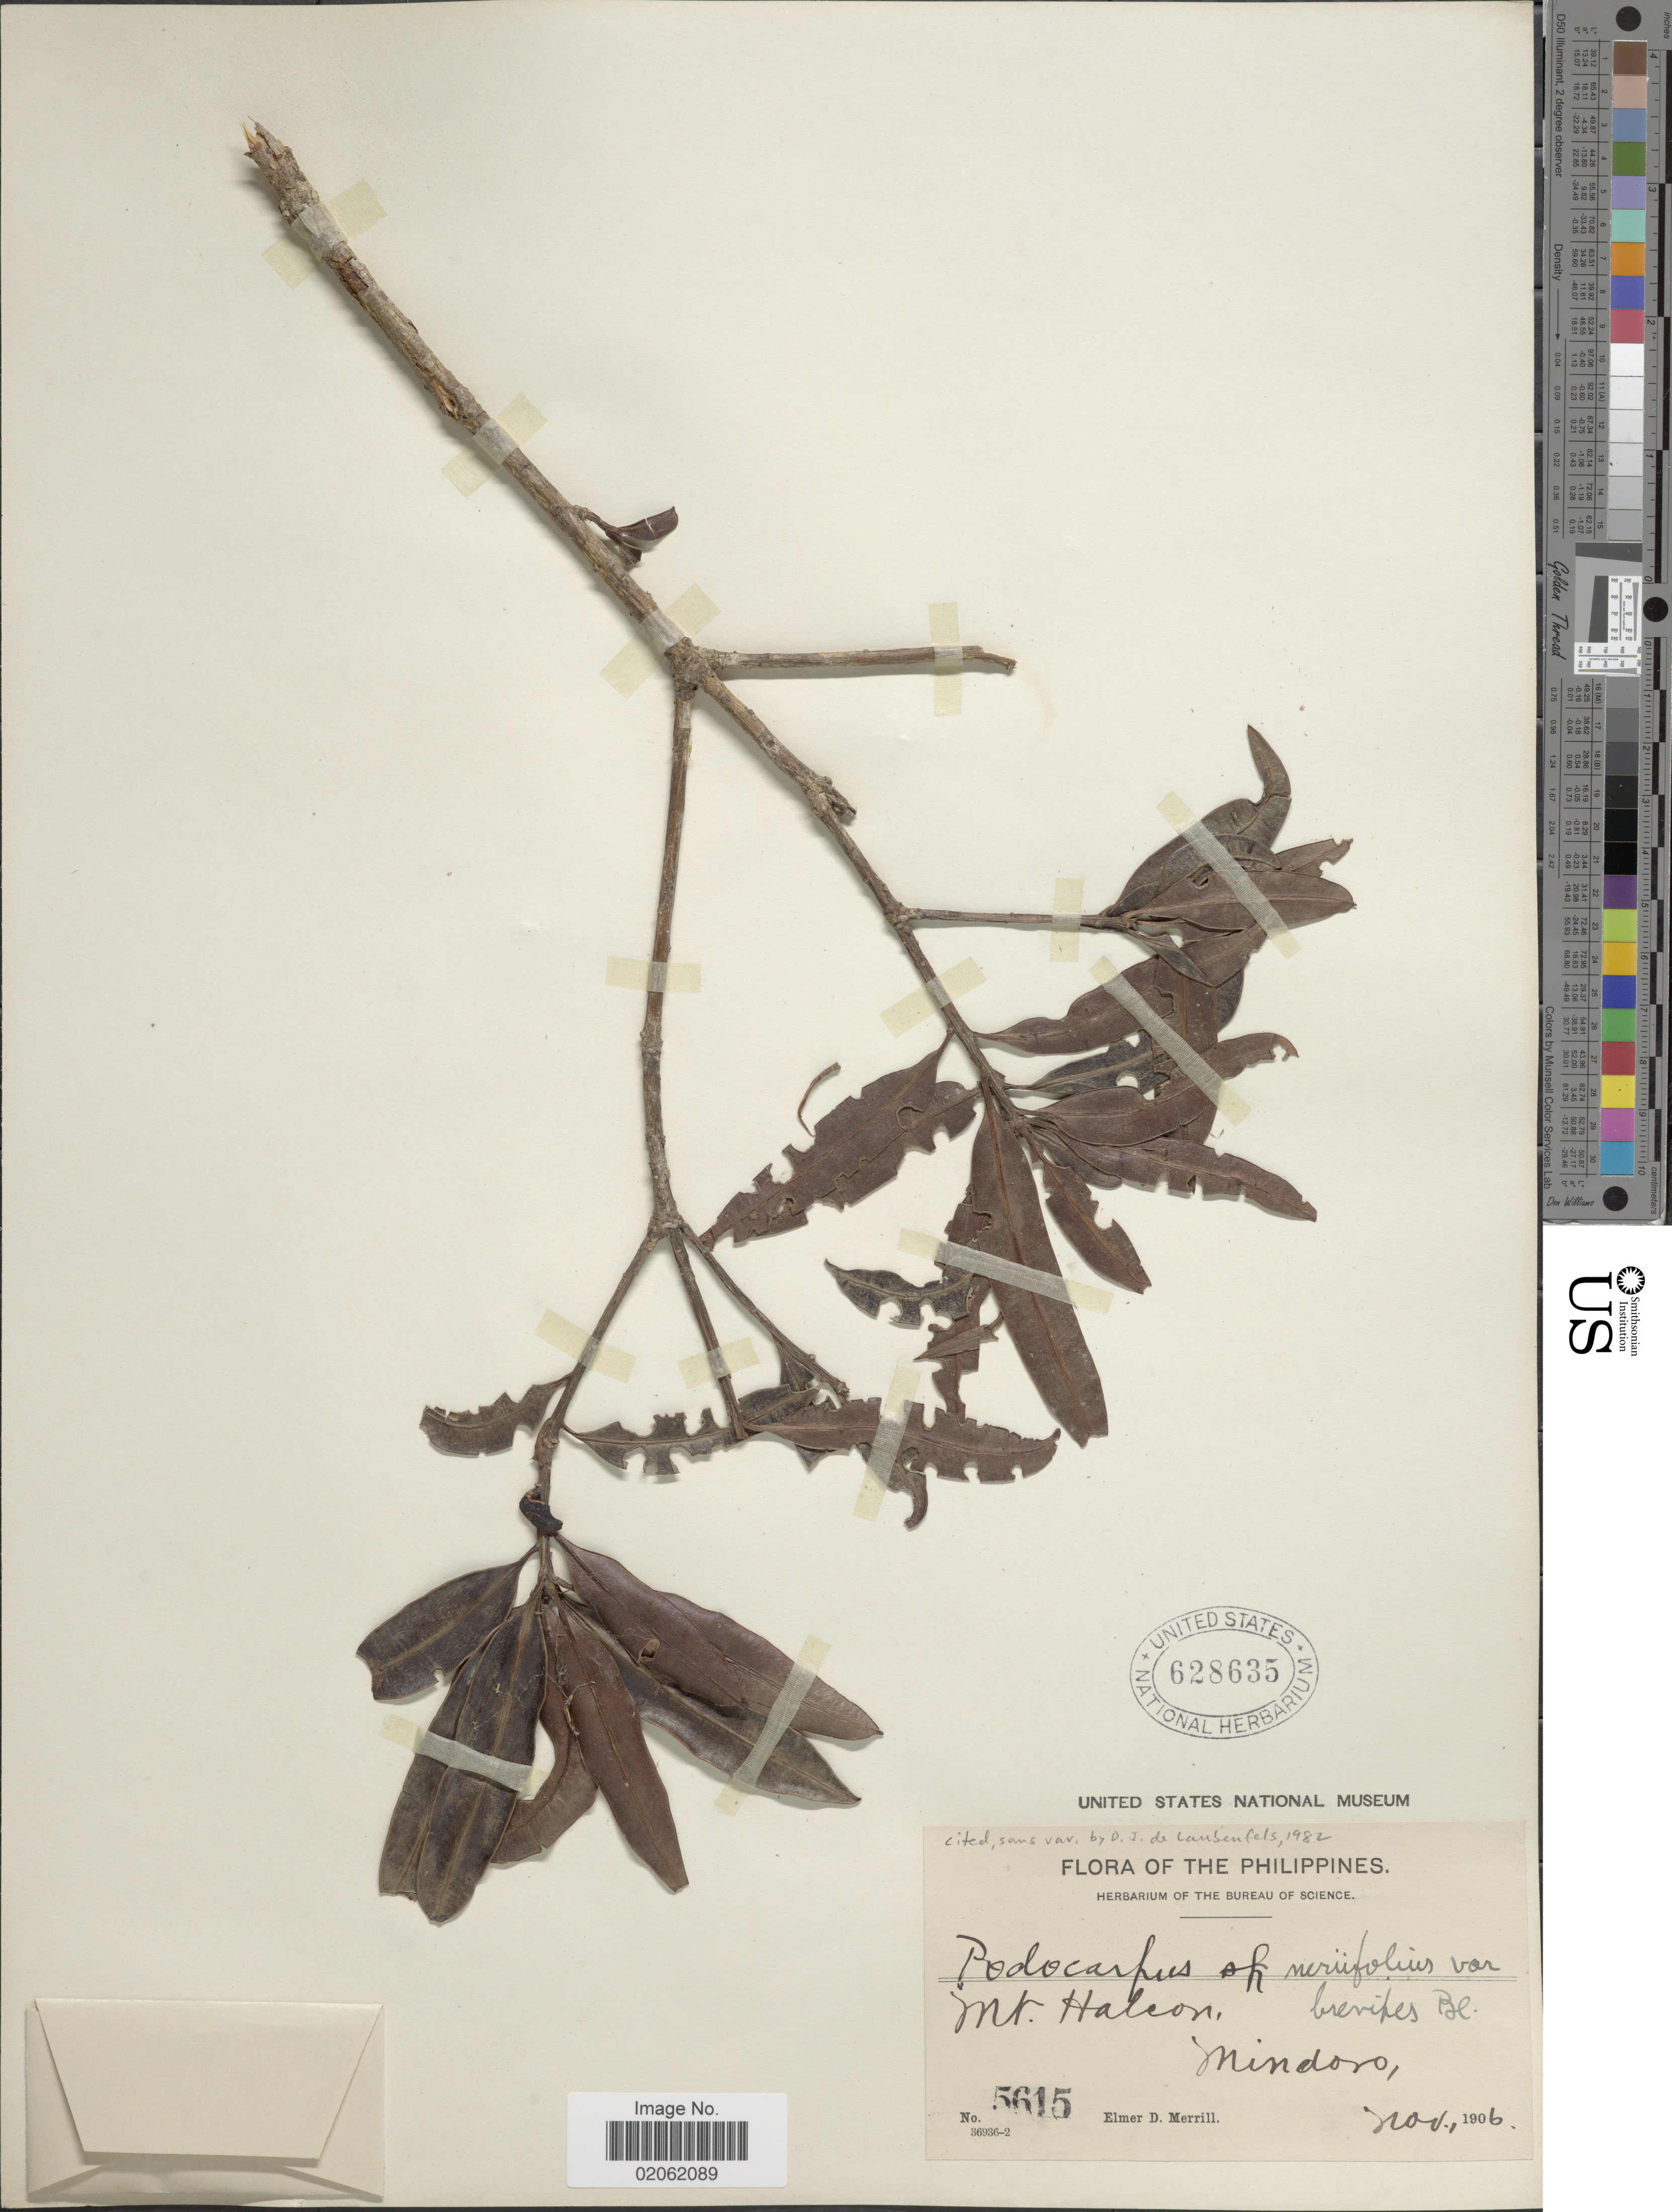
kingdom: Plantae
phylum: Tracheophyta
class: Pinopsida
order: Pinales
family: Podocarpaceae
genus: Podocarpus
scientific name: Podocarpus neriifolius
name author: D. Don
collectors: E. D. Merrill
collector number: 5615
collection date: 1906-11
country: Philippines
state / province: Mimaropa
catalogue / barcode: US 628635